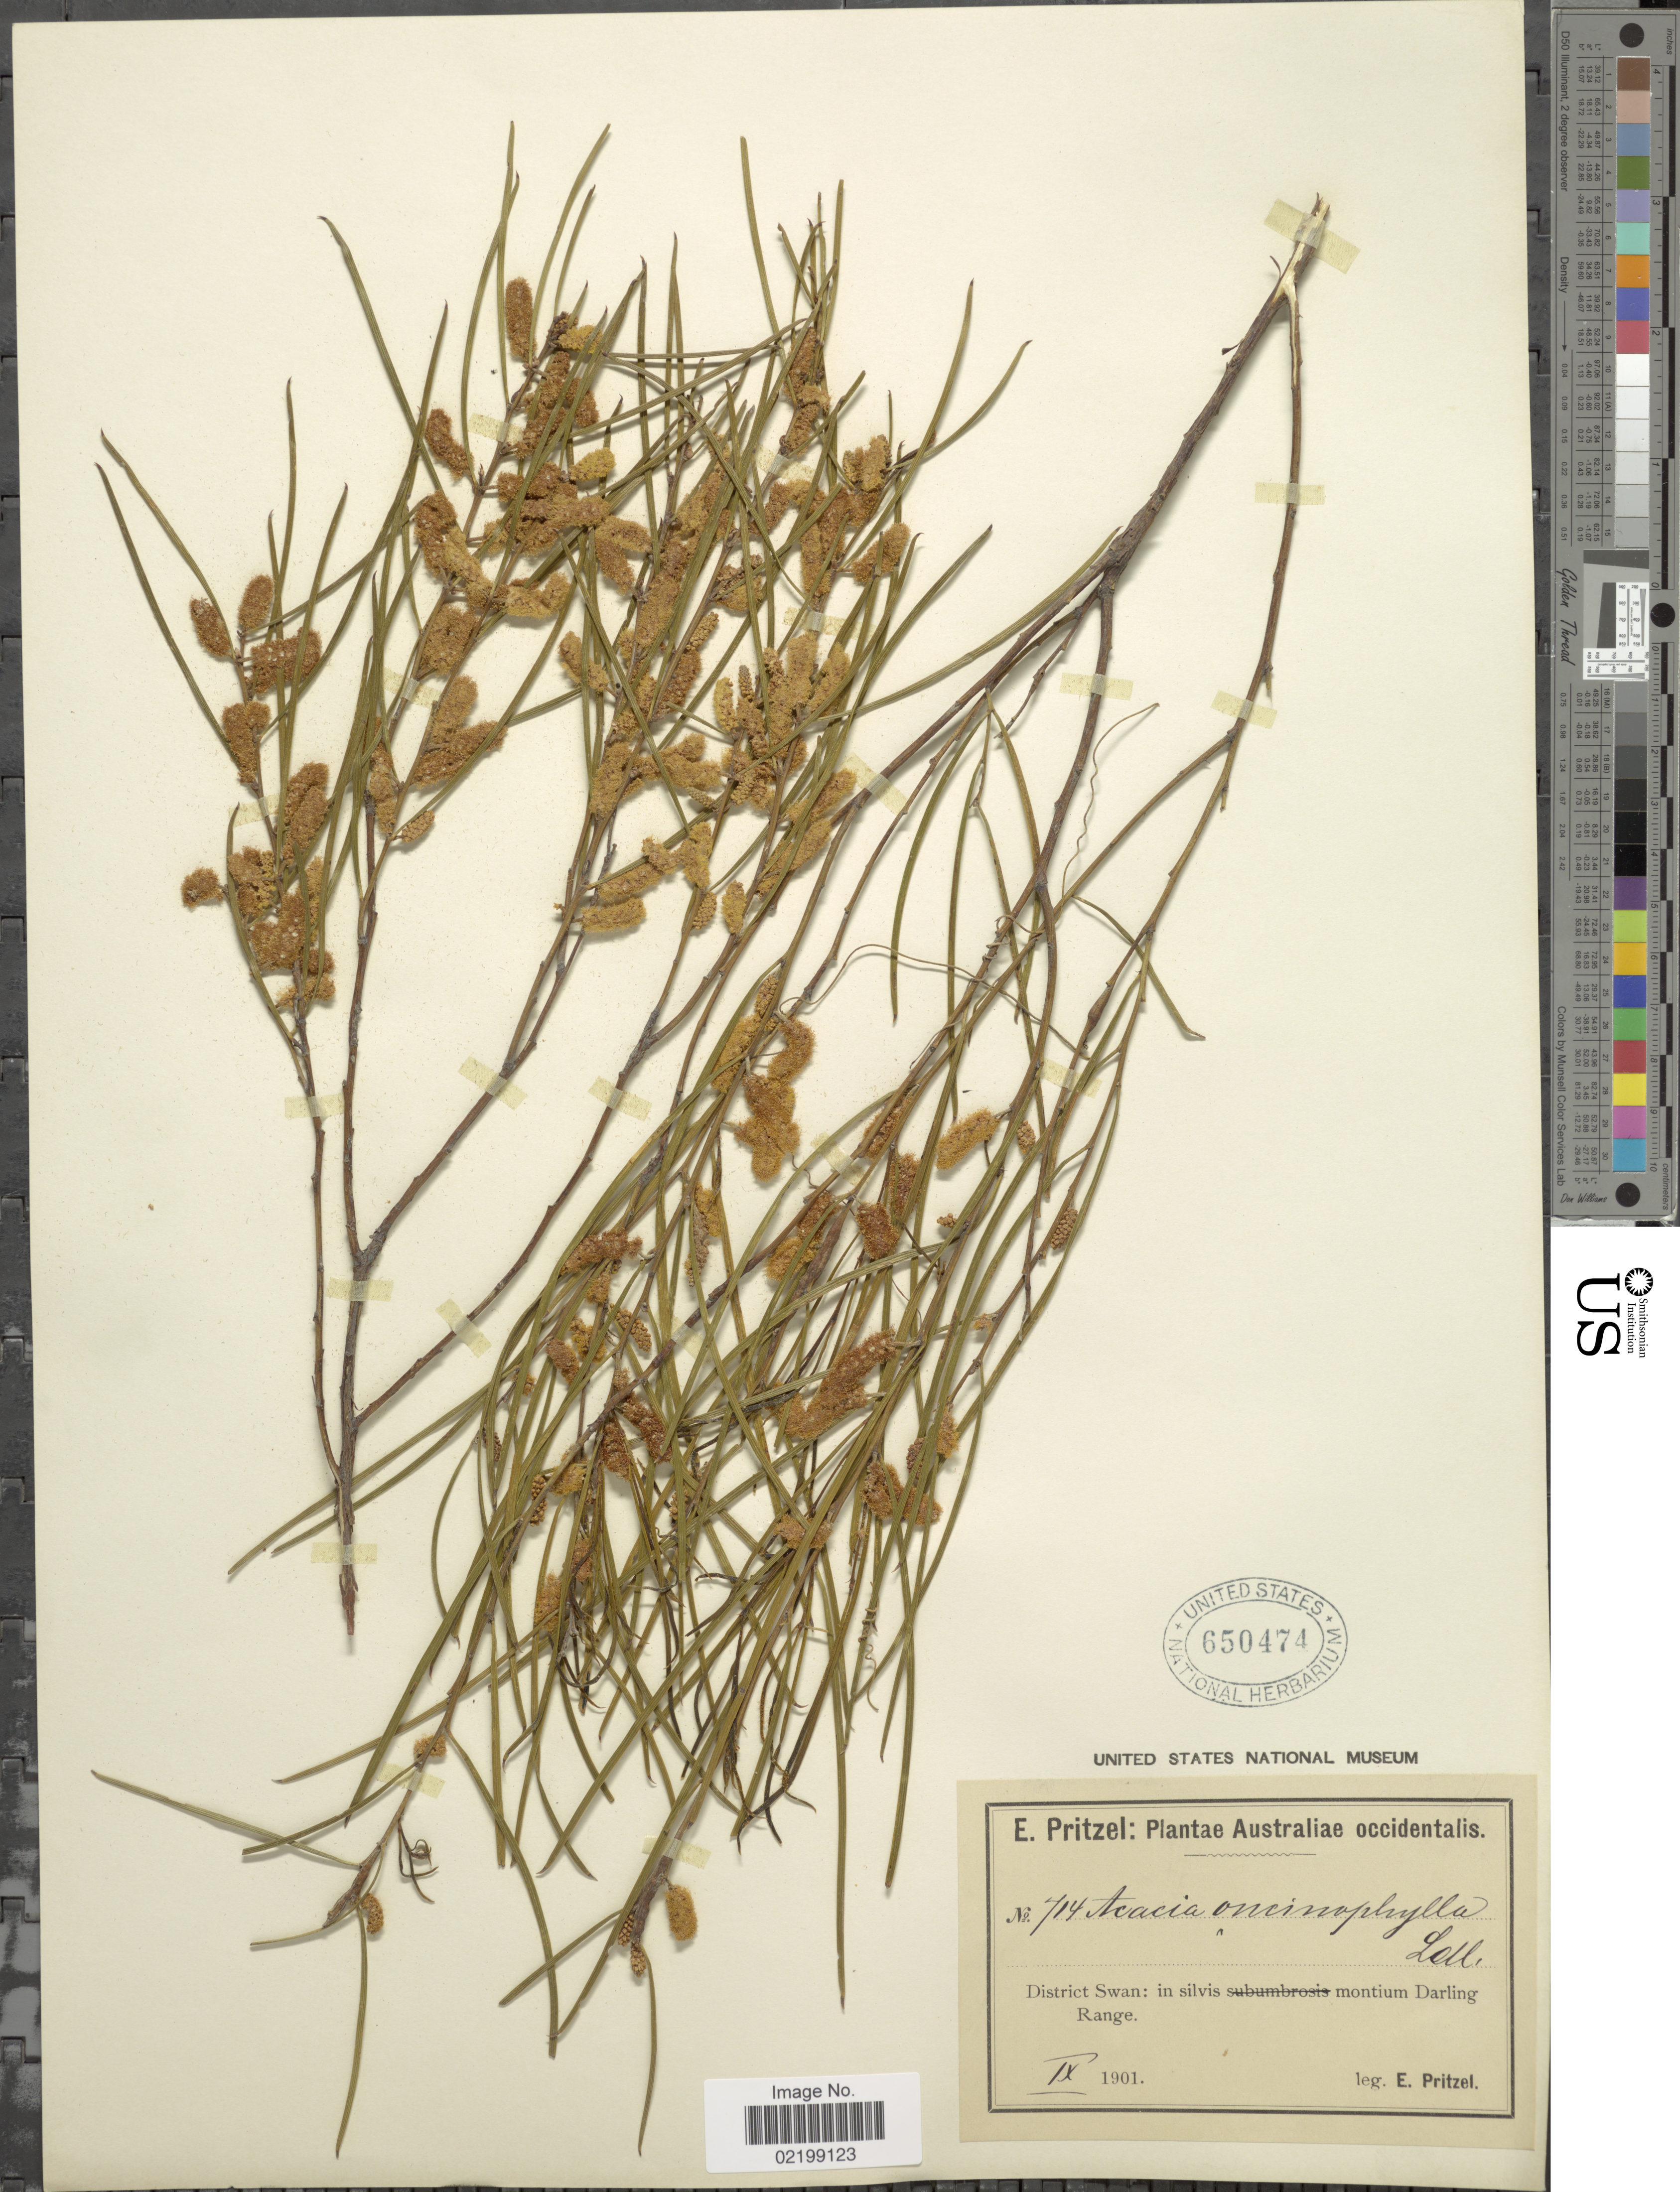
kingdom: Plantae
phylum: Tracheophyta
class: Magnoliopsida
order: Fabales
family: Fabaceae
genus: Acacia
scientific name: Acacia oncinophylla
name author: Benth.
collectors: E. G. Pritzel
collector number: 714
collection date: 1901-09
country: Australia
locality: District Swan: in silvis montium Darling Range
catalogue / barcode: US 650474